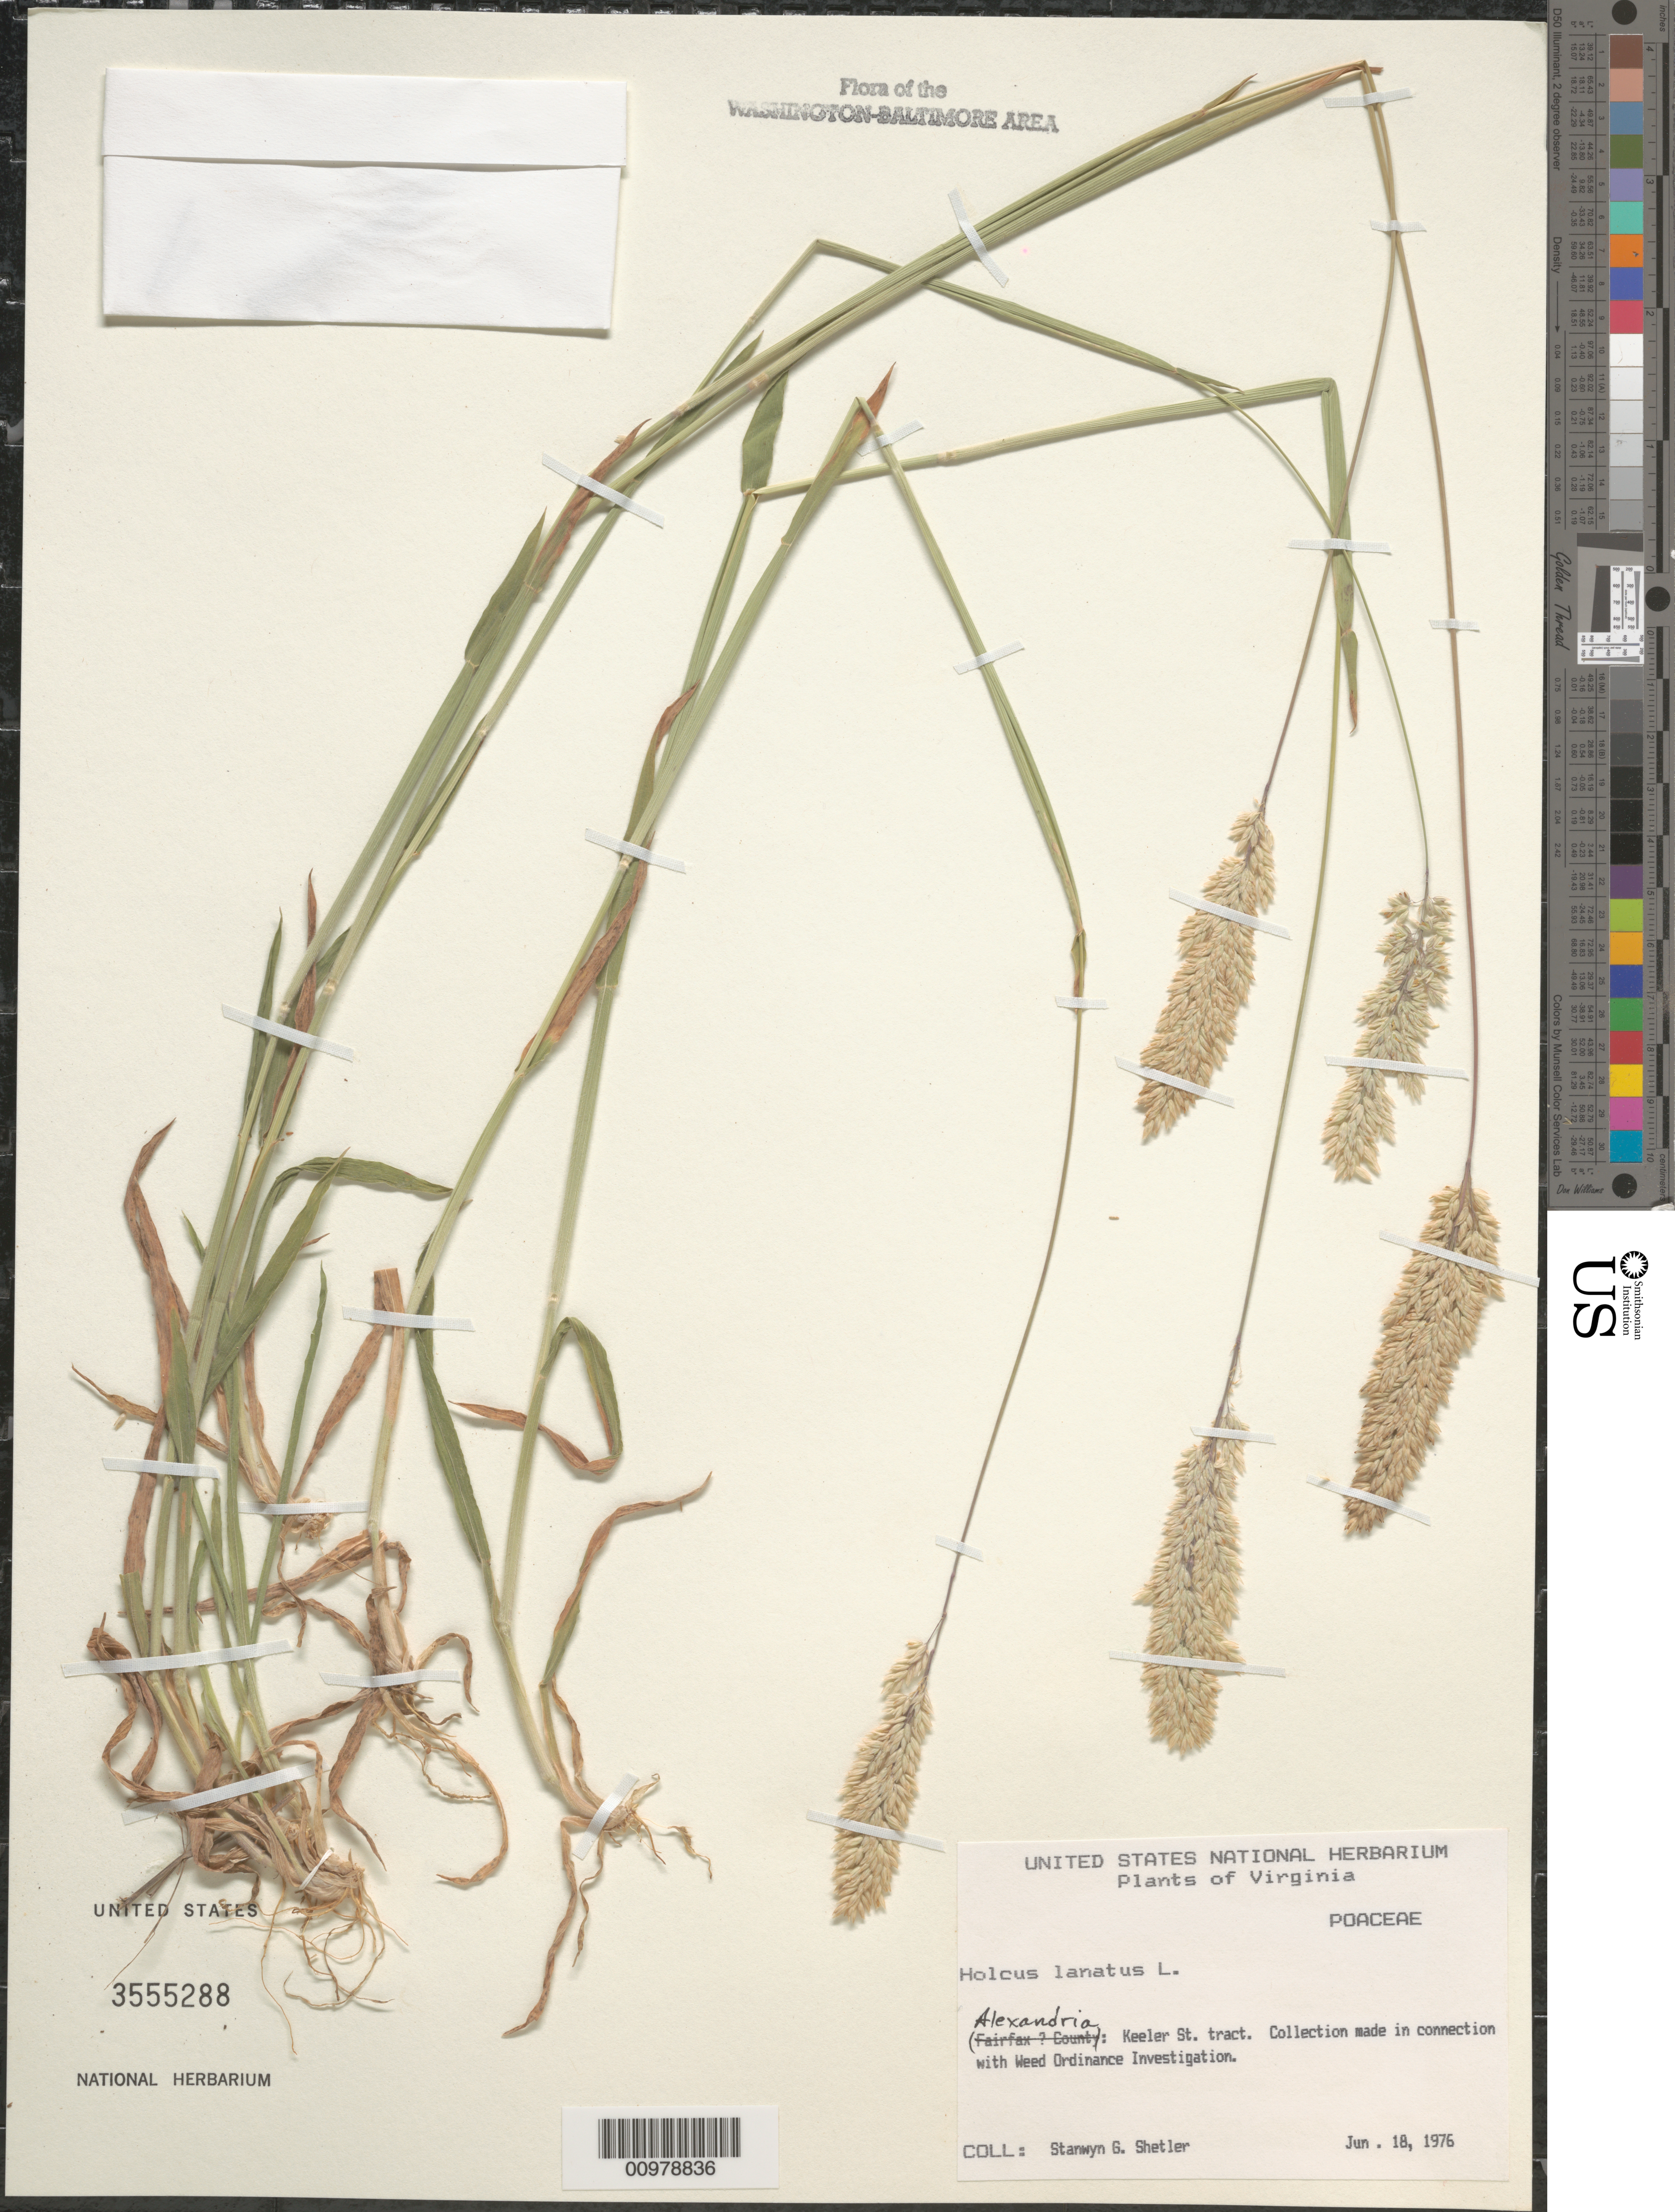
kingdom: Plantae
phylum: Tracheophyta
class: Liliopsida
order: Poales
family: Poaceae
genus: Holcus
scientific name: Holcus lanatus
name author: L.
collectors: S. Shetler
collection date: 1976-06-18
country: United States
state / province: Virginia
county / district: City of Alexandria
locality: Alexandria: Keeler St. tract.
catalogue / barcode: US 3555288